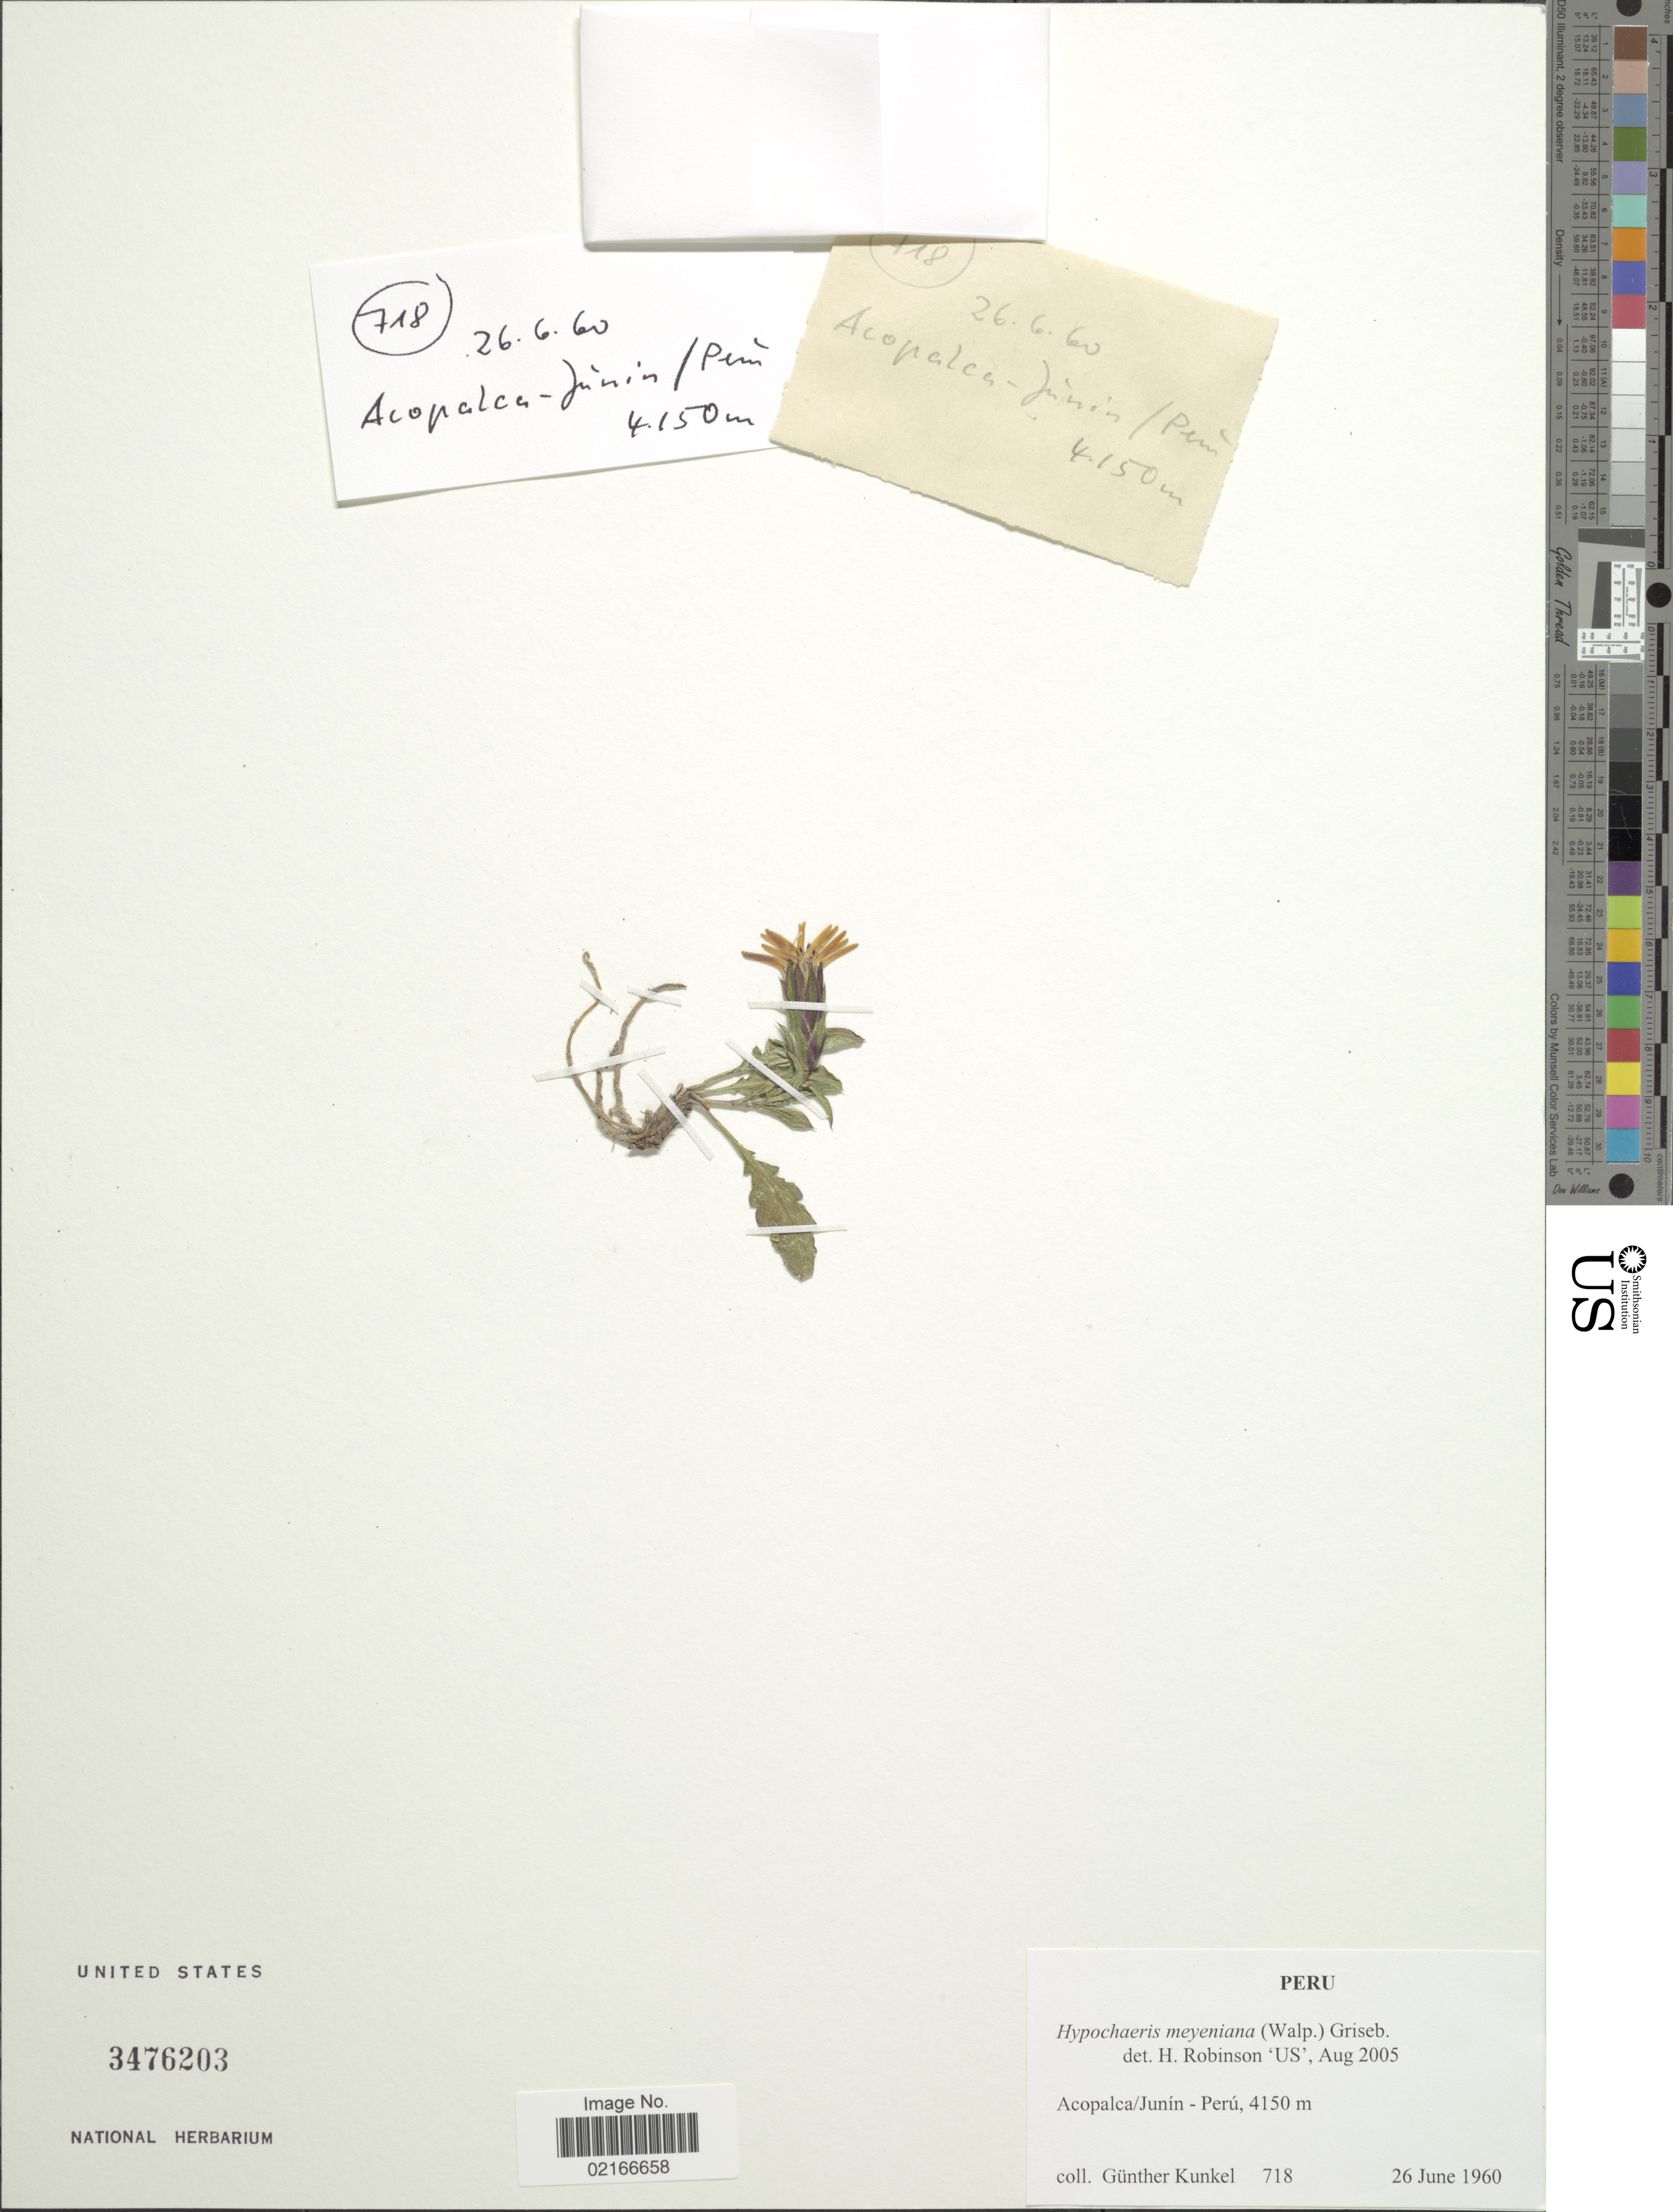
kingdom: Plantae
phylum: Tracheophyta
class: Magnoliopsida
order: Asterales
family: Asteraceae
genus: Hypochaeris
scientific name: Hypochaeris meyeniana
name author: (Walp.) Benth. & Hook. f. ex Griseb.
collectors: G. Kunkel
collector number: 718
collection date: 1960-06-26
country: Peru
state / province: Junín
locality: Acopalca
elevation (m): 4150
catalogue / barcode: US 3476203